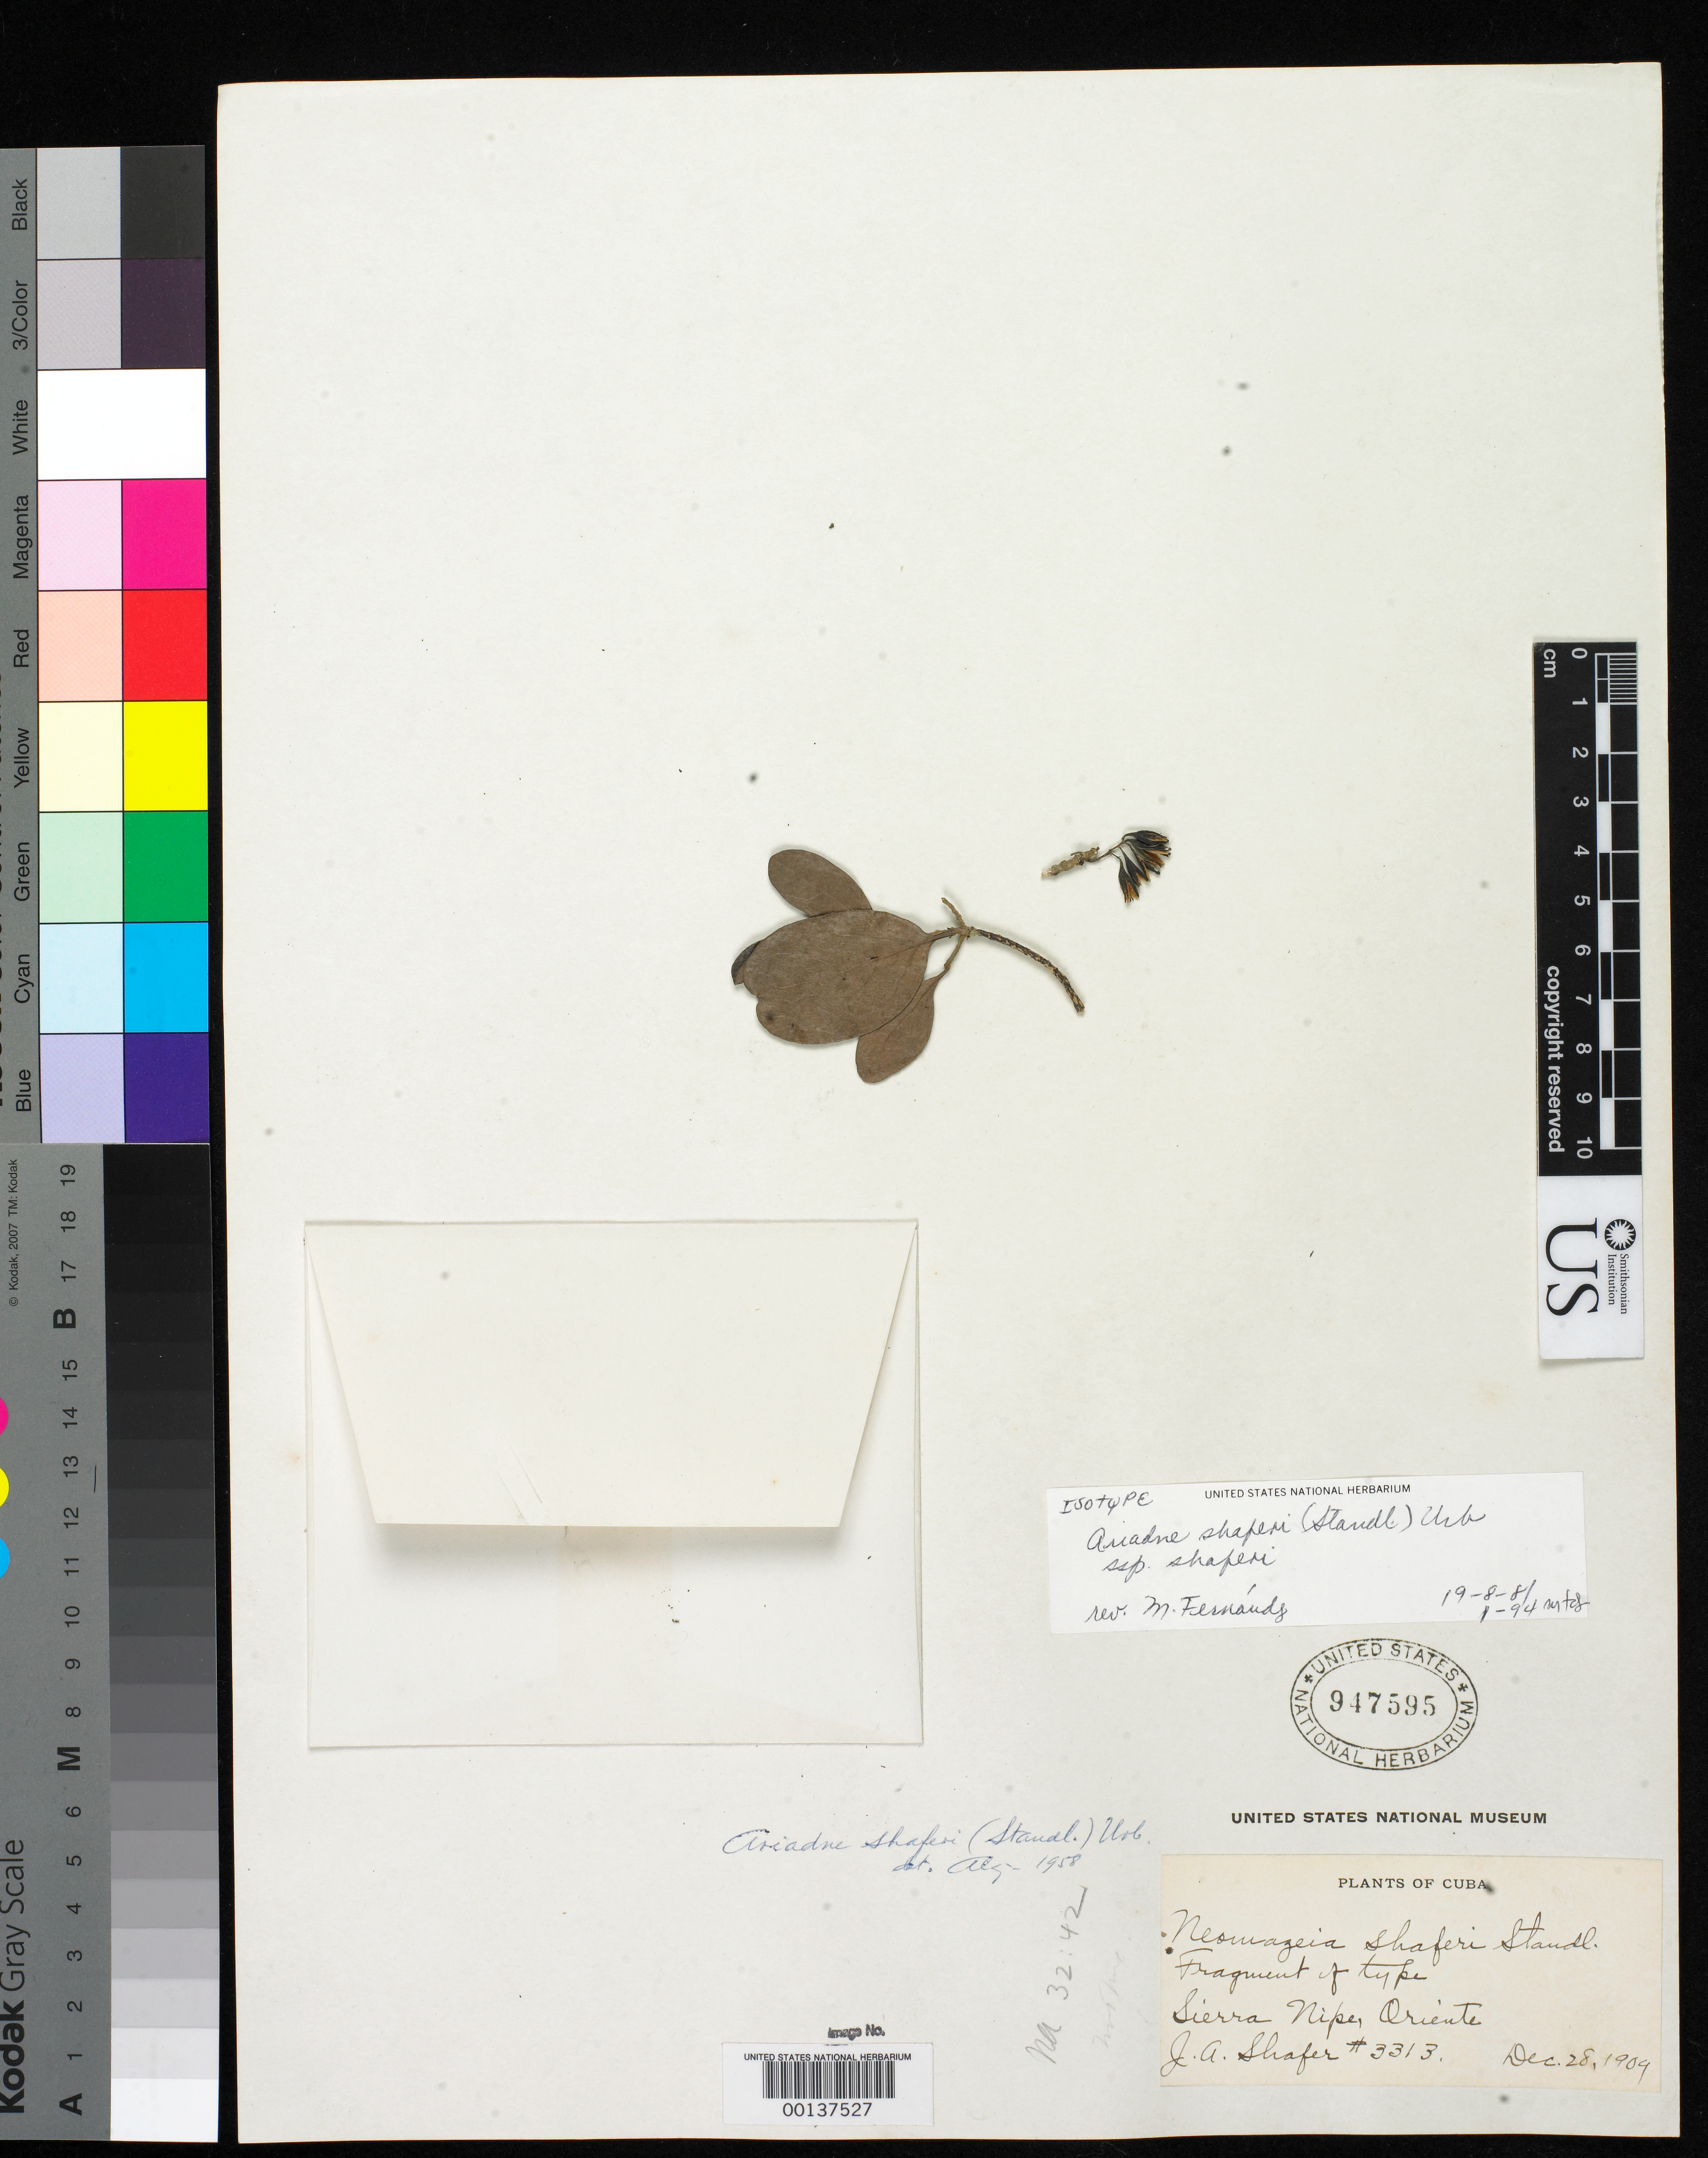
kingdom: Plantae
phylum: Tracheophyta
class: Magnoliopsida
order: Gentianales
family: Rubiaceae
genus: Neomazaea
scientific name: Neomazaea shaferi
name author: Standl.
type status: Isotype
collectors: J. A. Shafer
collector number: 3313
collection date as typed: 28 Dec 1909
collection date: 1909-12-28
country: Cuba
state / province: Oriente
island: Greater Antilles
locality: Sierra Nipe, between Piedra Gorda and Woodfred.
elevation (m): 400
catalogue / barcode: US 947595